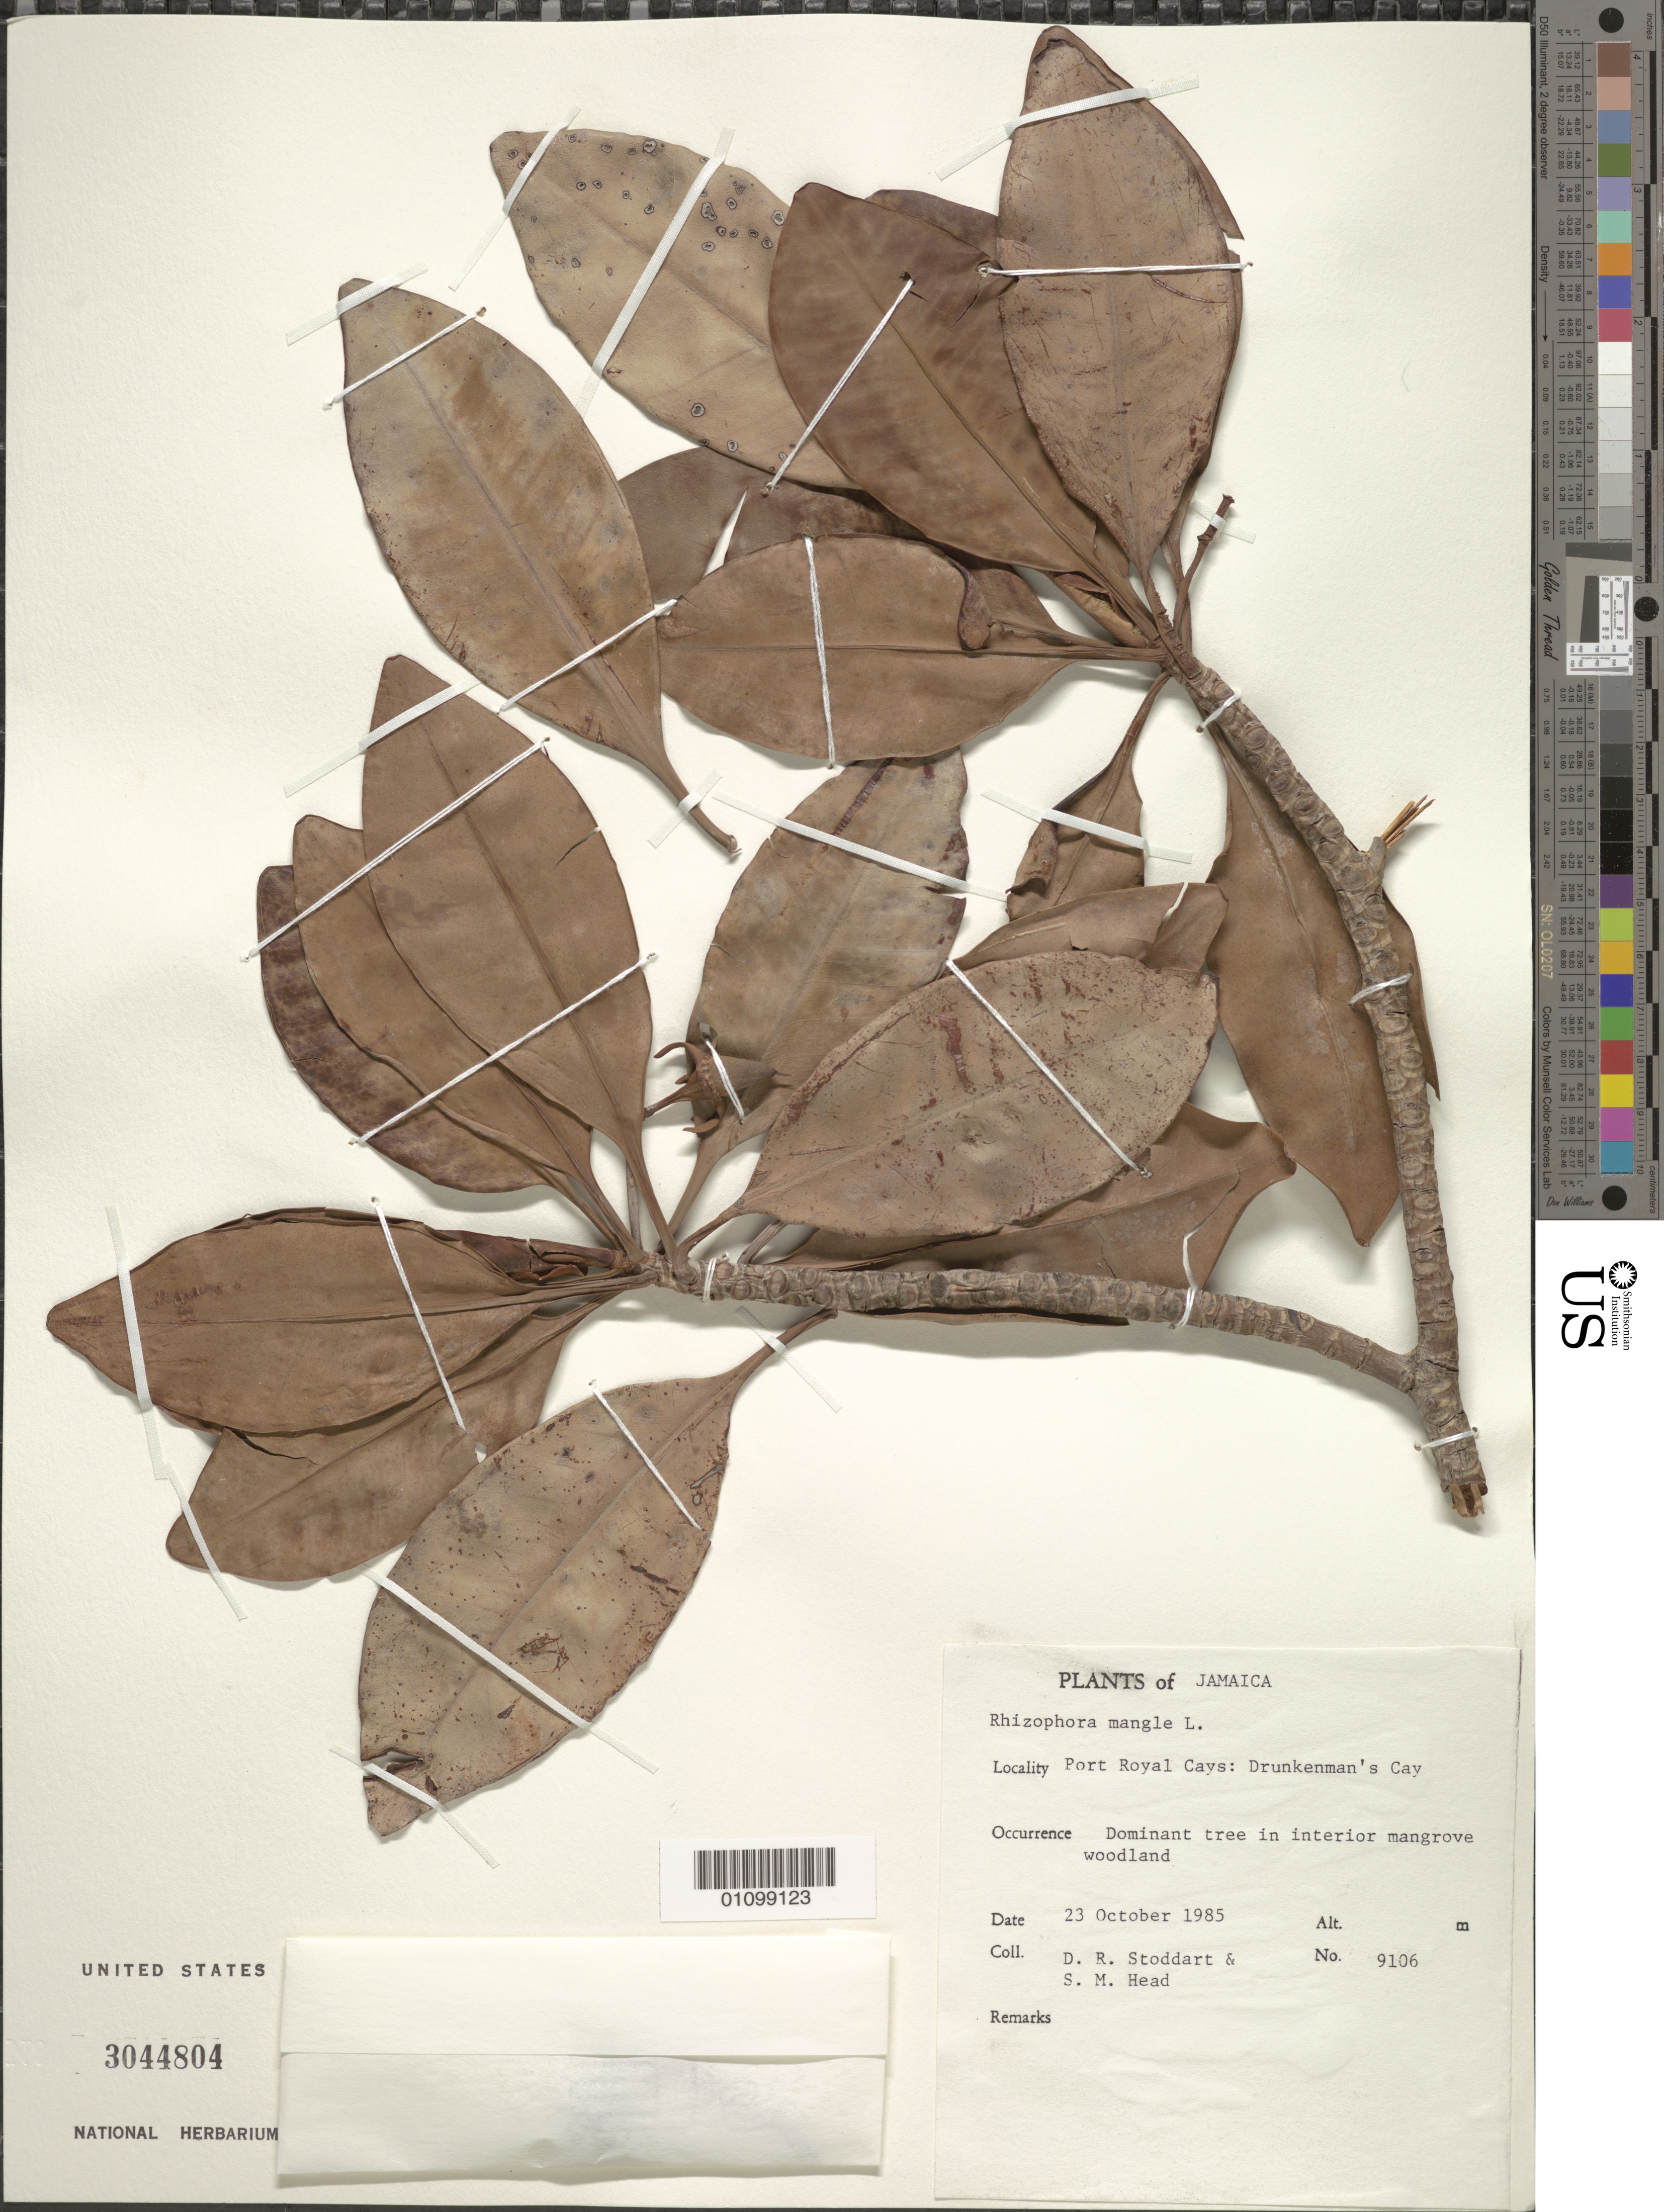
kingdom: Plantae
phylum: Tracheophyta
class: Magnoliopsida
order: Malpighiales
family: Rhizophoraceae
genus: Rhizophora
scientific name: Rhizophora mangle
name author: L.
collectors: D. R. Stoddart & S. Head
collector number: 9106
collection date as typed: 23 Oct 1985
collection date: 1985-10-23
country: Jamaica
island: Jamaica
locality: Port Royal Cays: Drunkenman's Cay.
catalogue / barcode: US 3044804